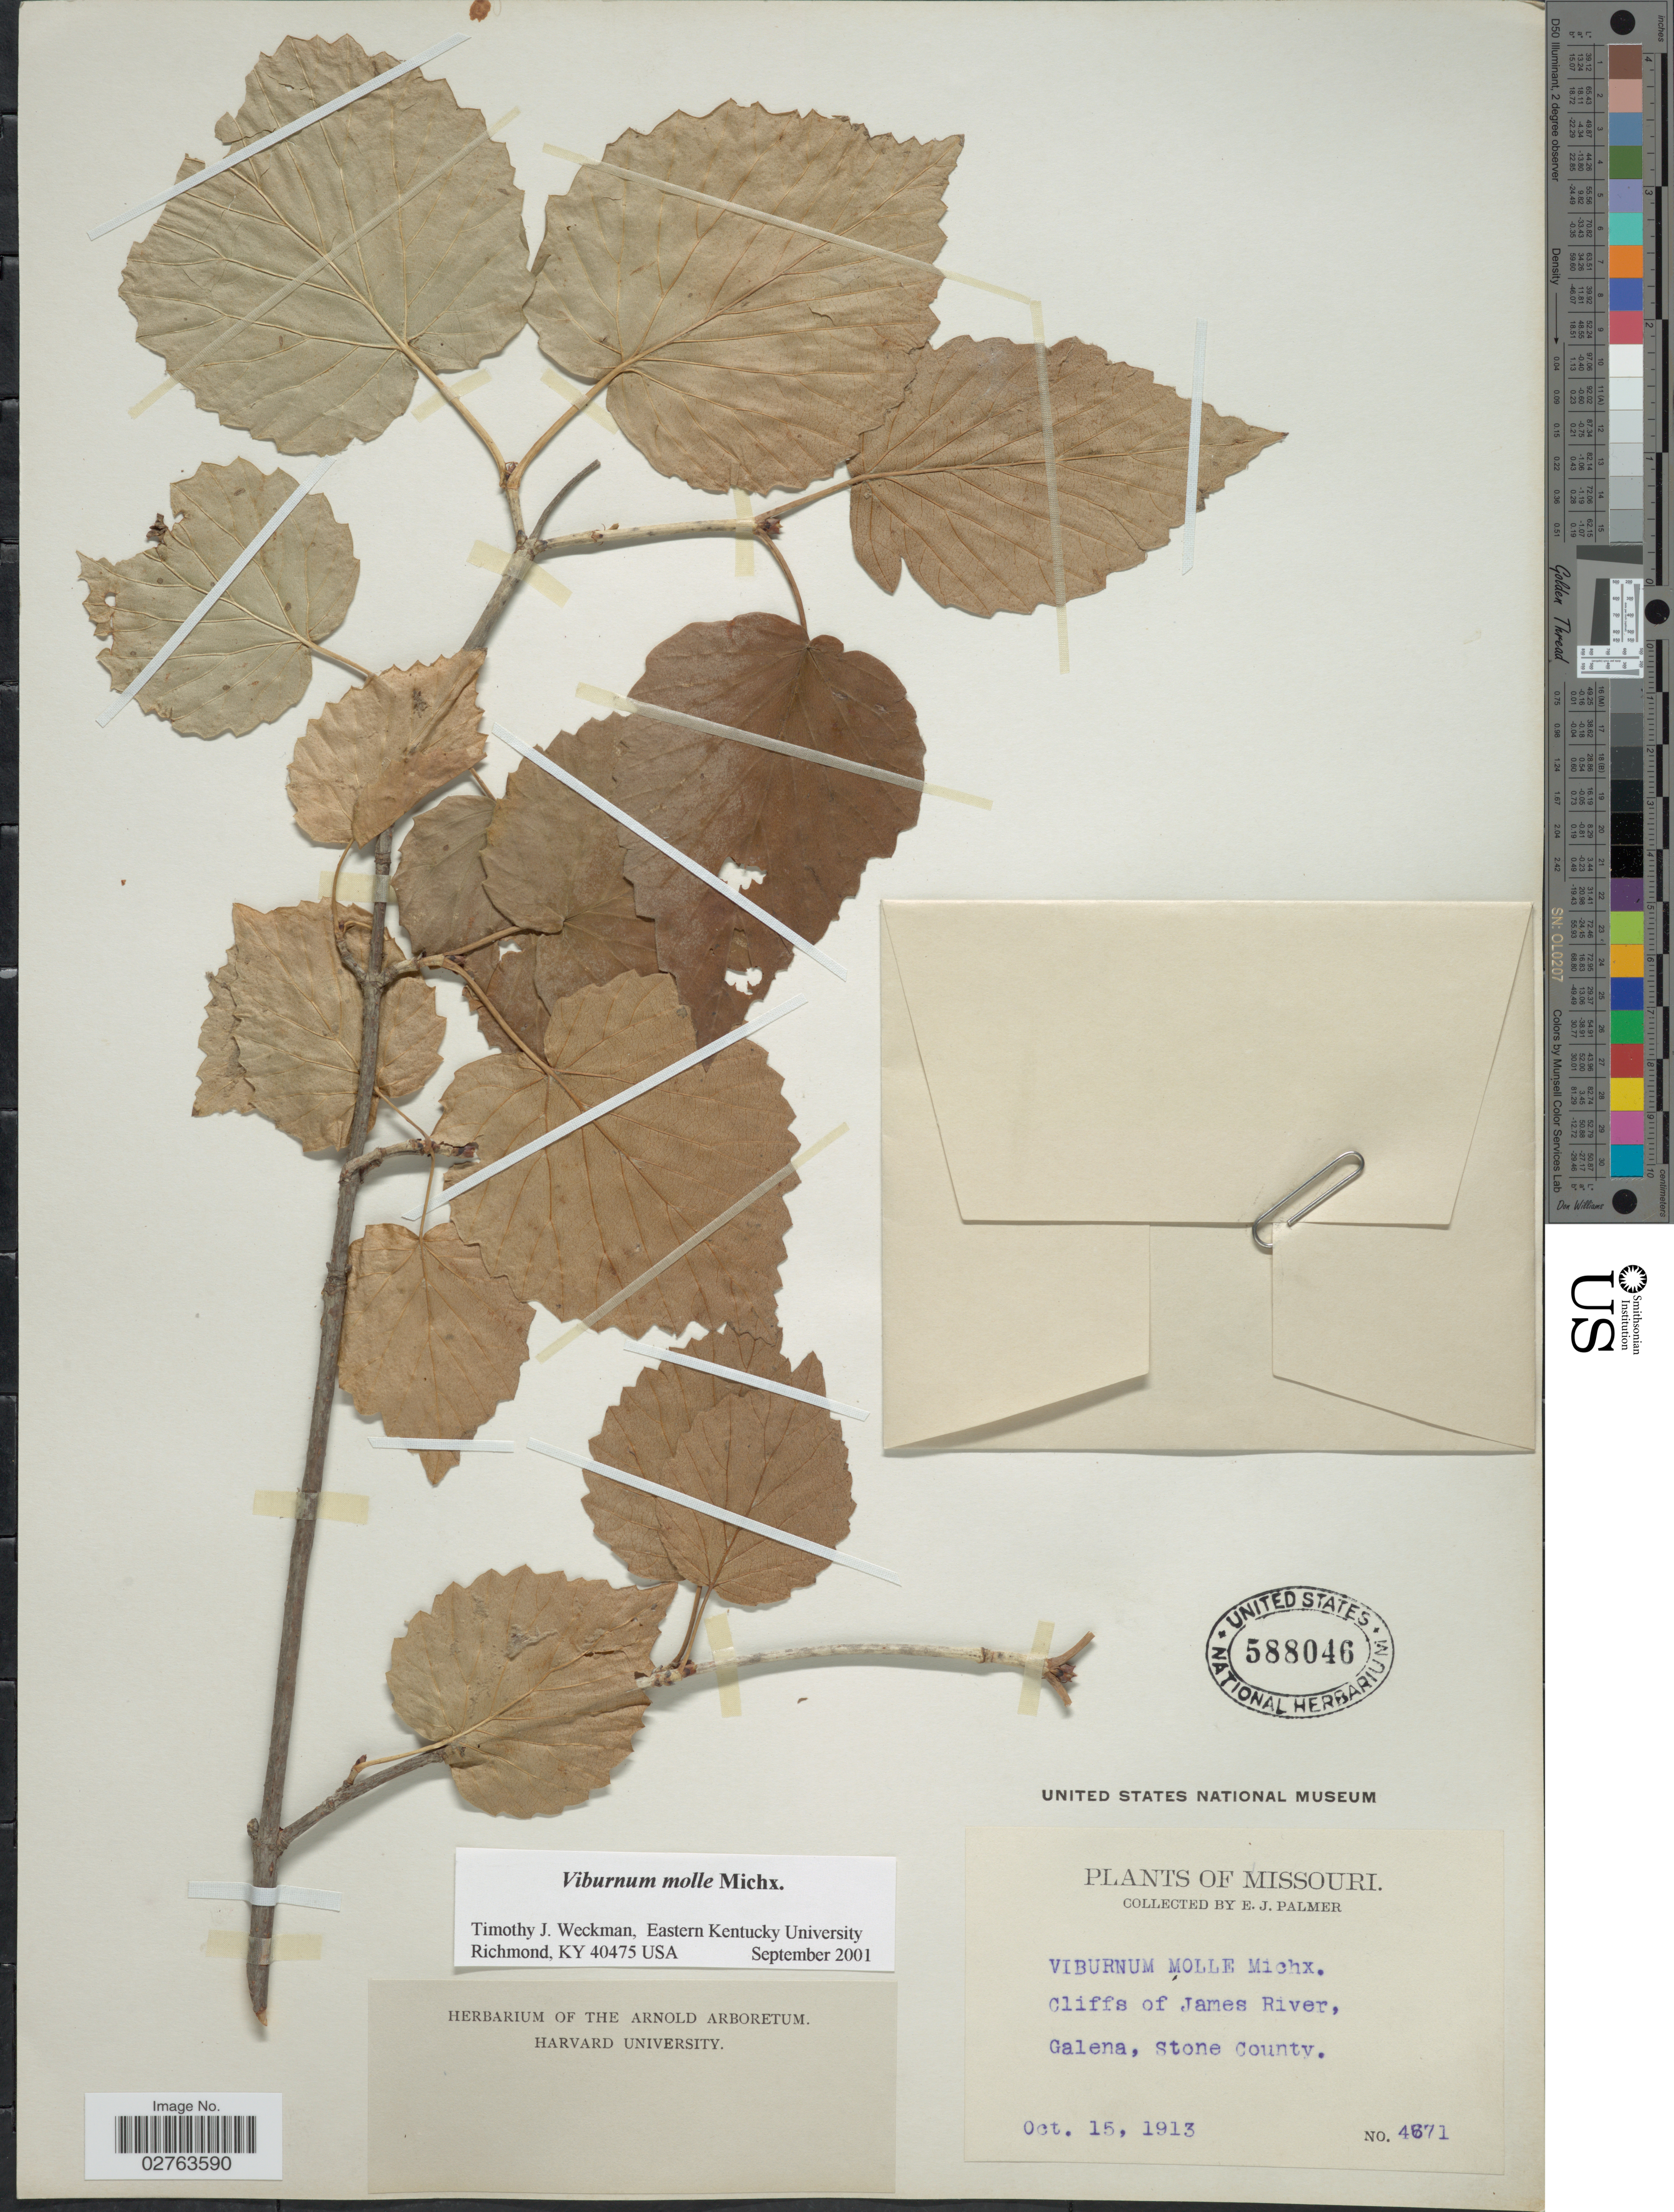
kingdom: Plantae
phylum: Tracheophyta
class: Magnoliopsida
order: Dipsacales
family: Viburnaceae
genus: Viburnum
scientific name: Viburnum molle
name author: Michx.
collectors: E. J. Palmer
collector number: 4671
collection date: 1913-10-15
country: United States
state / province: Missouri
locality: Cliffs of James River, Galena, Stone County.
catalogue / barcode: US 588046